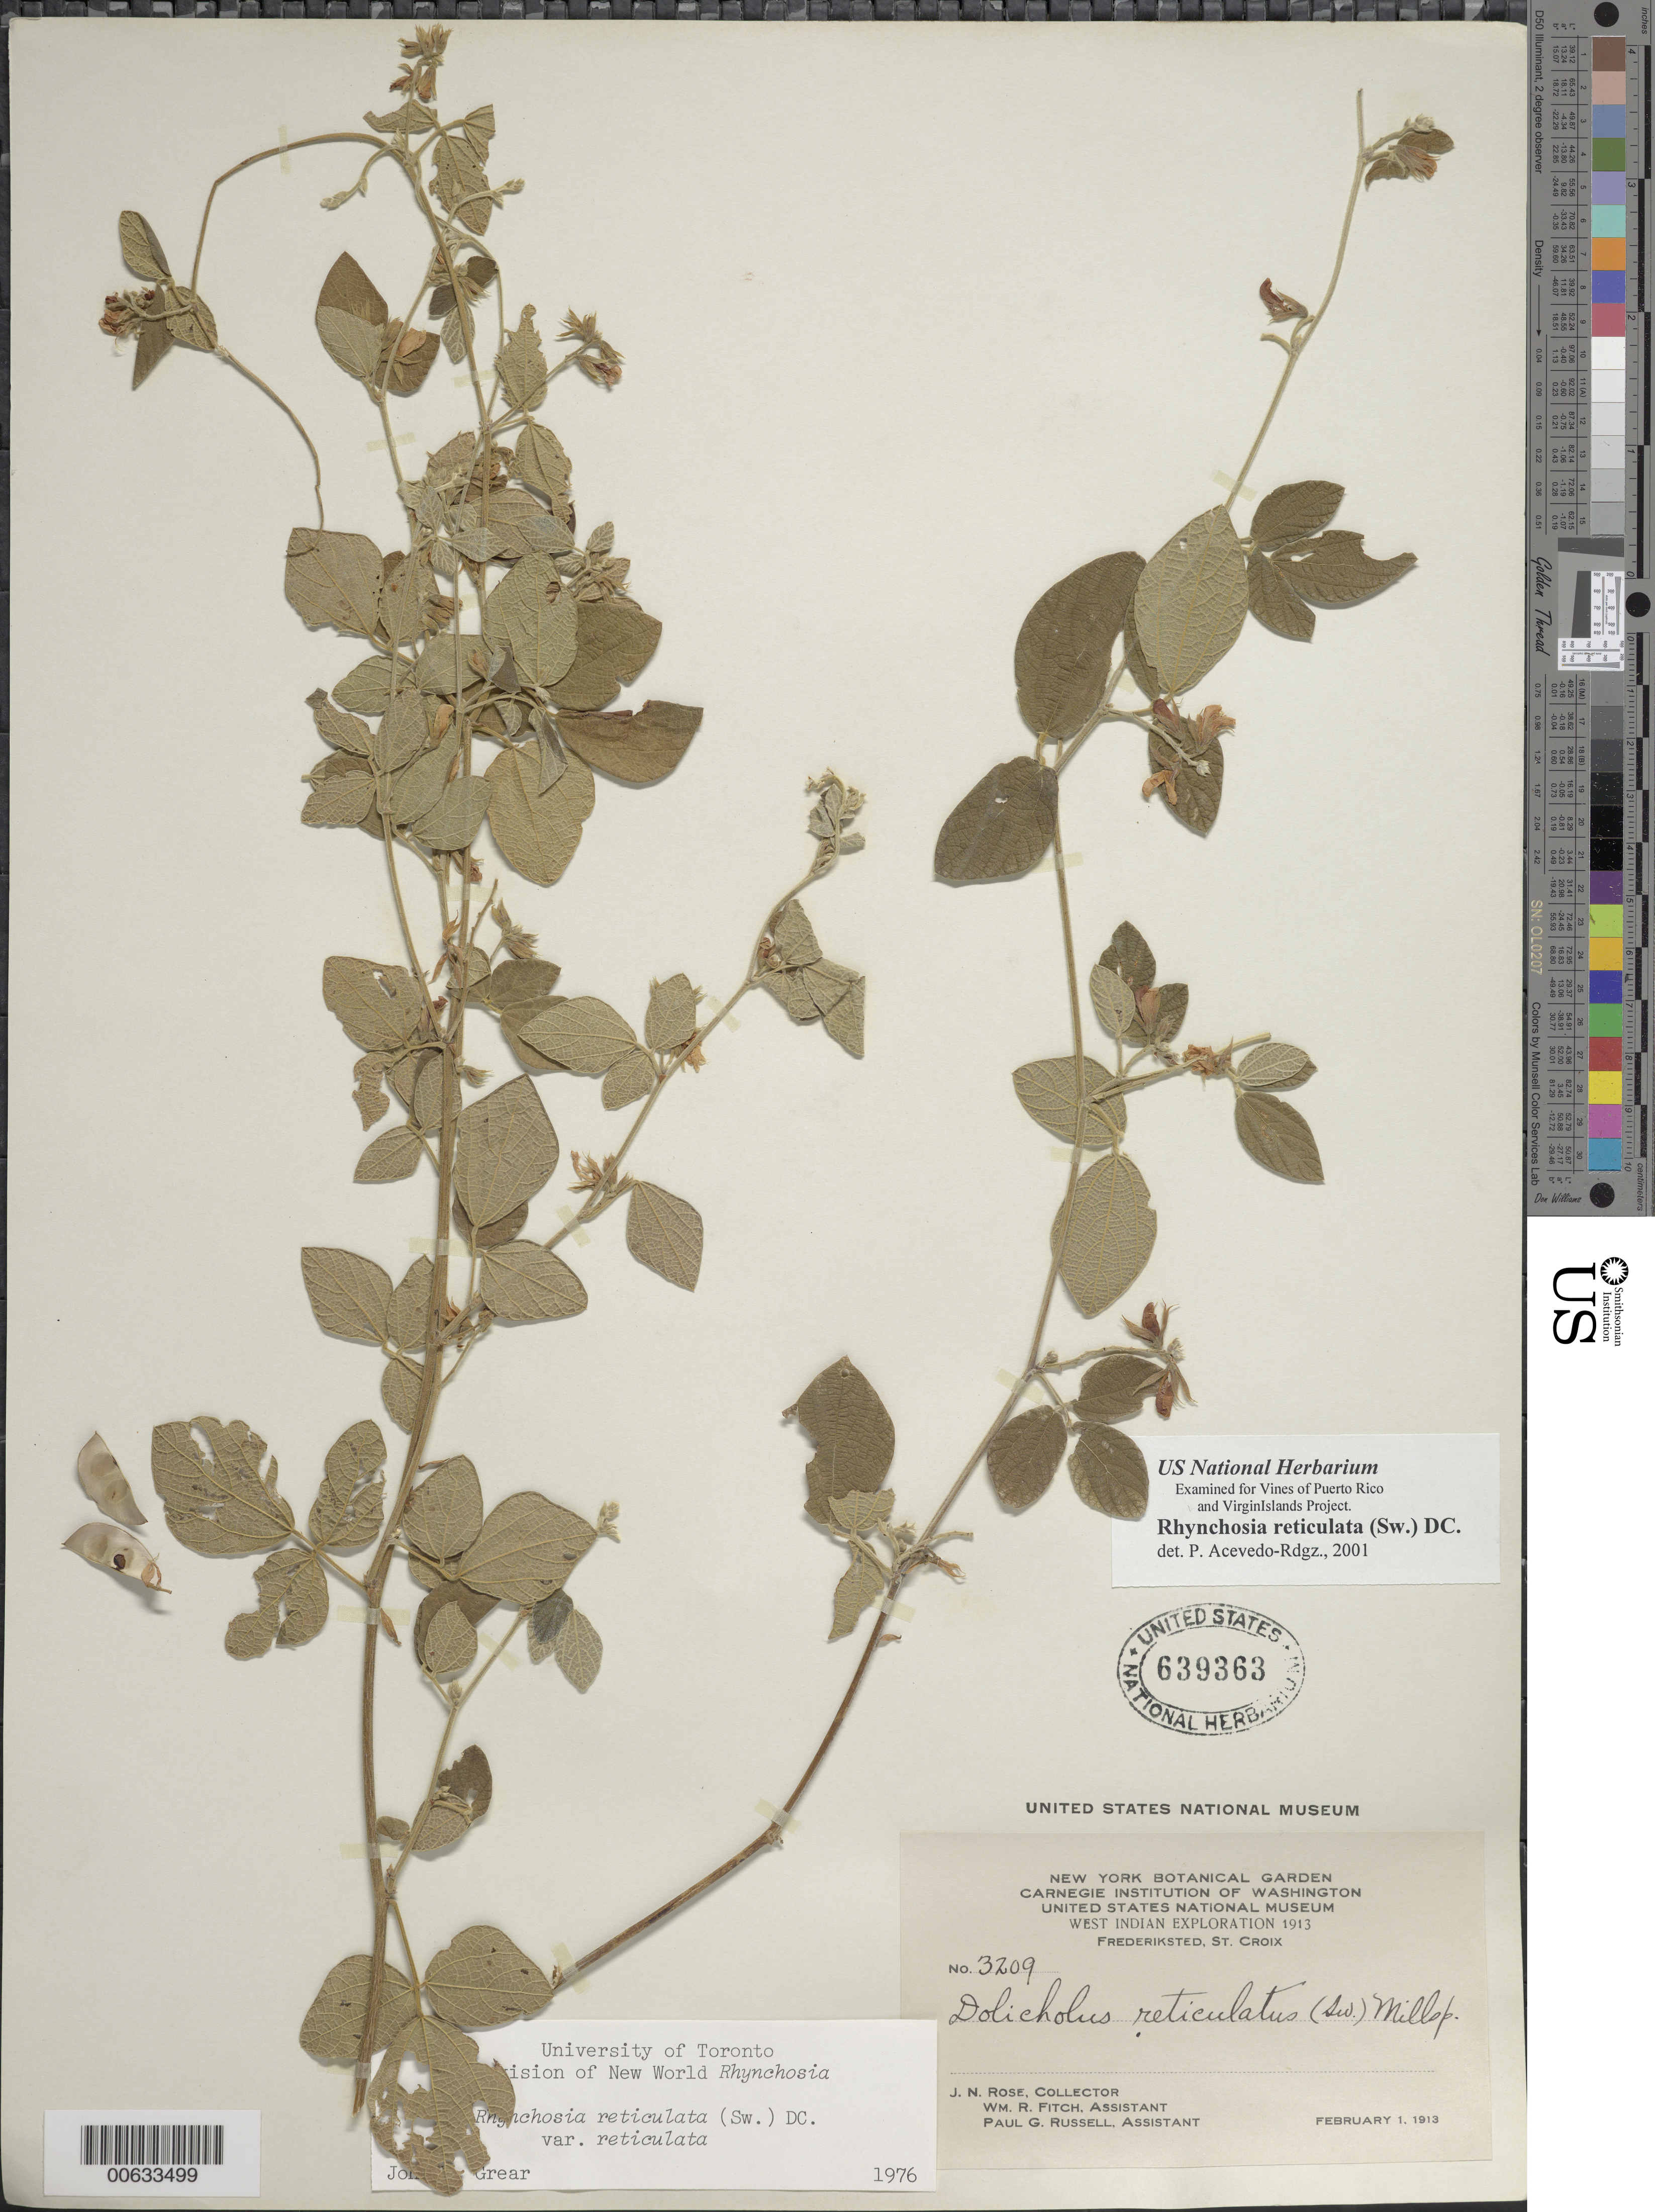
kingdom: Plantae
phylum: Tracheophyta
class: Magnoliopsida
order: Fabales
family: Fabaceae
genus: Rhynchosia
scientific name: Rhynchosia reticulata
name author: (Sw.) DC.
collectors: J. N. Rose, W. R. Fitch & P. G. Russell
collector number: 3209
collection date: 1913-02-01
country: U.S. Virgin Islands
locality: West Indian, Frederiksted, St. Croix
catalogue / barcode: US 639363